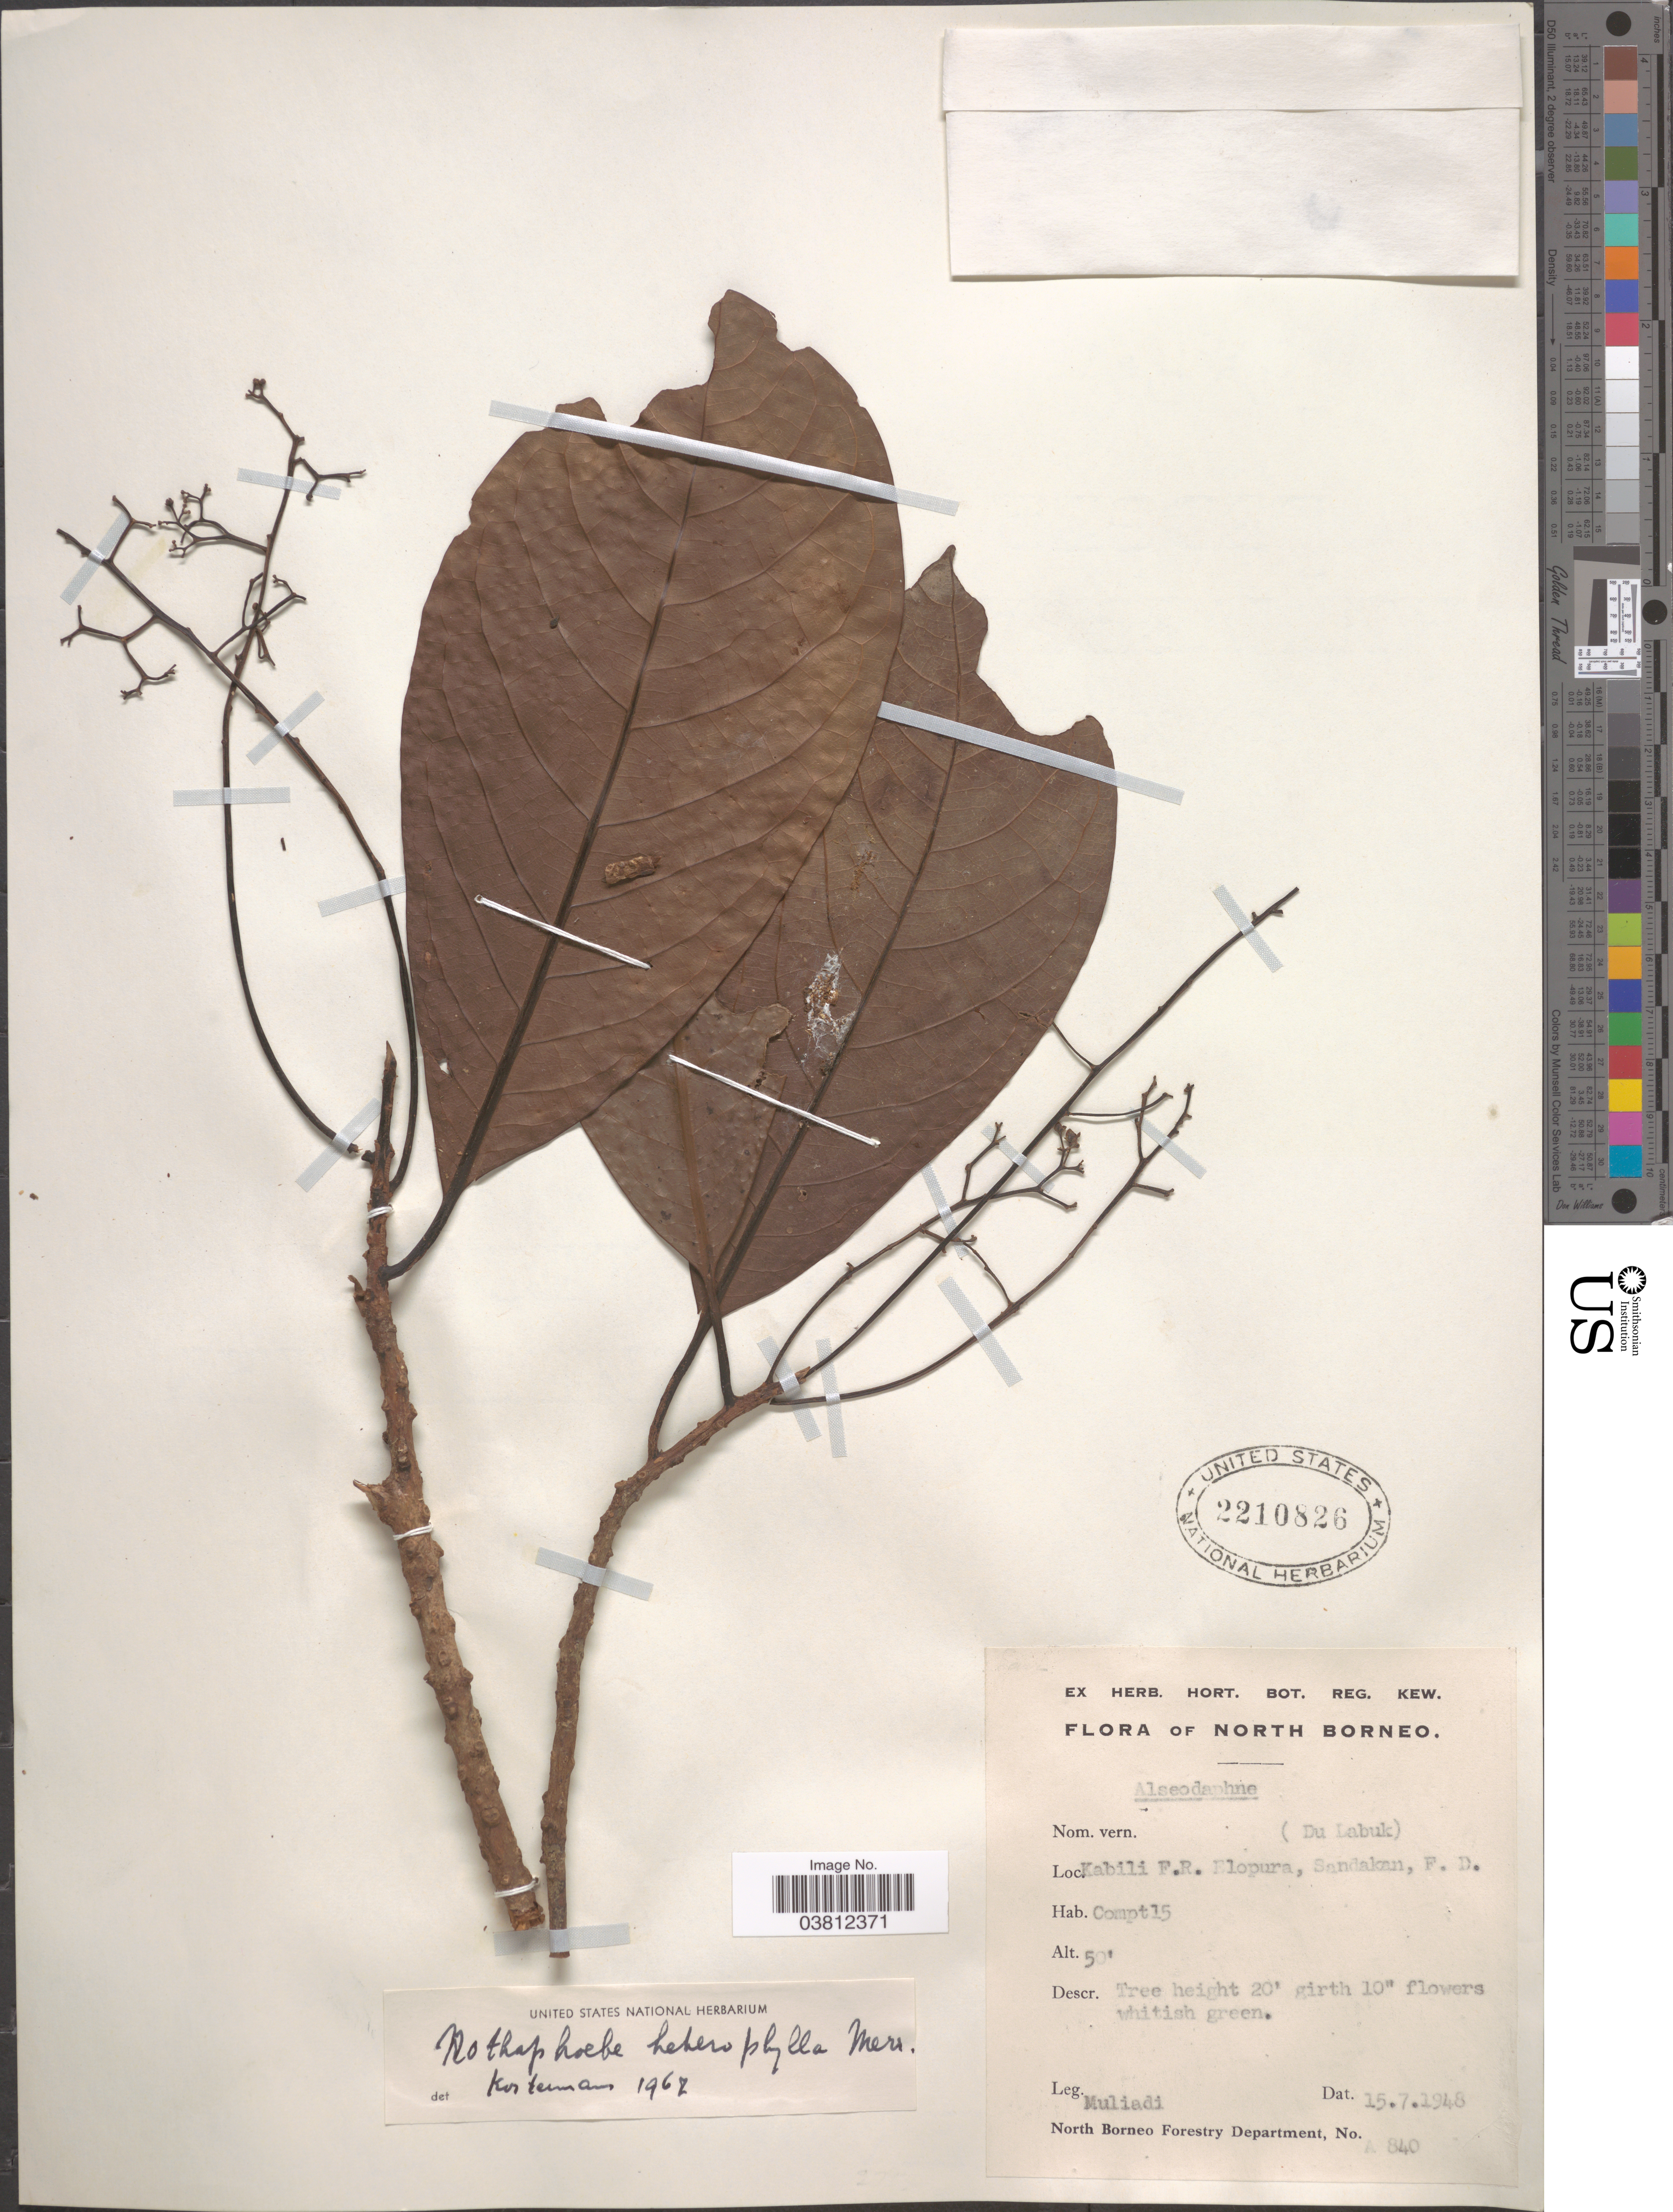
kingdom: Plantae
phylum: Tracheophyta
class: Magnoliopsida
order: Laurales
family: Lauraceae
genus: Nothaphoebe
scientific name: Nothaphoebe heterophylla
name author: Merr.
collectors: -. Muliadi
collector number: A840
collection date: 1948-07-15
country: Malaysia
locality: North Borneo. Kabili F.R. Elopura, Sandakan, F.D. Compt15.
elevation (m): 15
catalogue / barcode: US 2210826